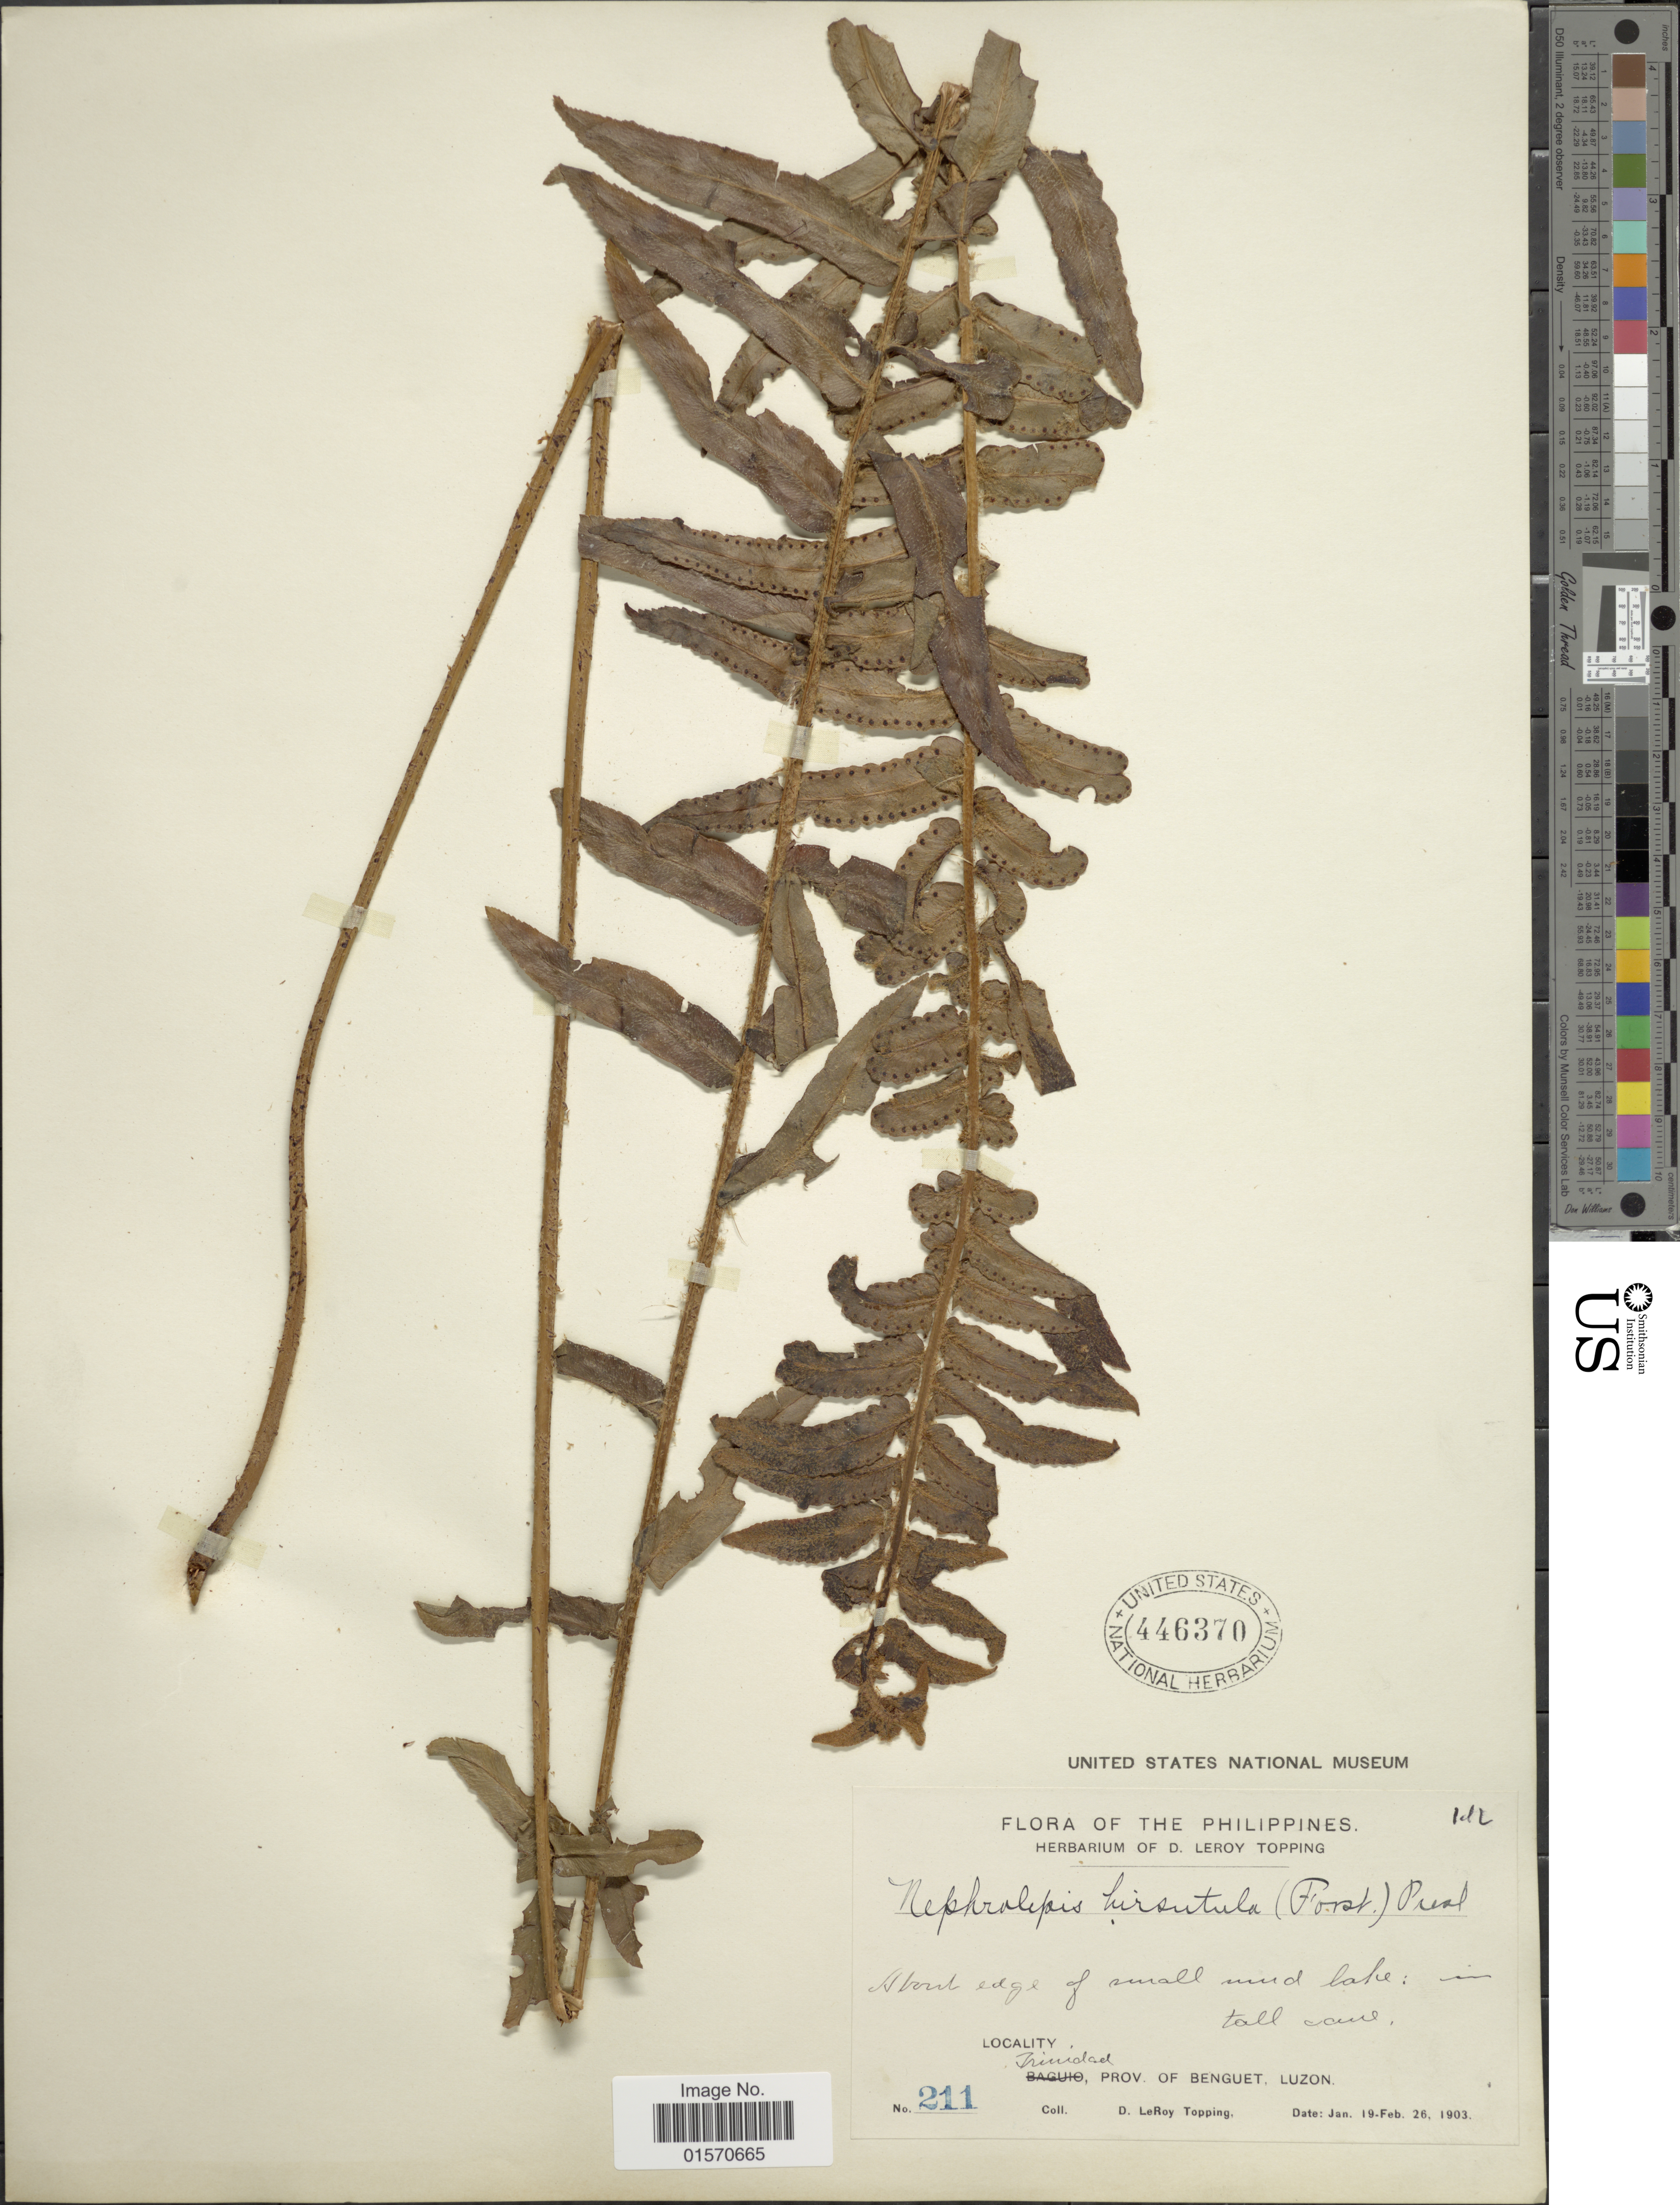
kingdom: Plantae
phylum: Tracheophyta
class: Polypodiopsida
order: Polypodiales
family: Nephrolepidaceae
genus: Nephrolepis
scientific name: Nephrolepis multiflora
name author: (Roxb.) F.M. Jarrett ex C.V. Morton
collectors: D. L. Topping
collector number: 211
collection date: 1903-01-19/1903-02-26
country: Philippines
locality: About edge of small mud lake. Trinidad, Prov. of Benguet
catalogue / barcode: US 446370